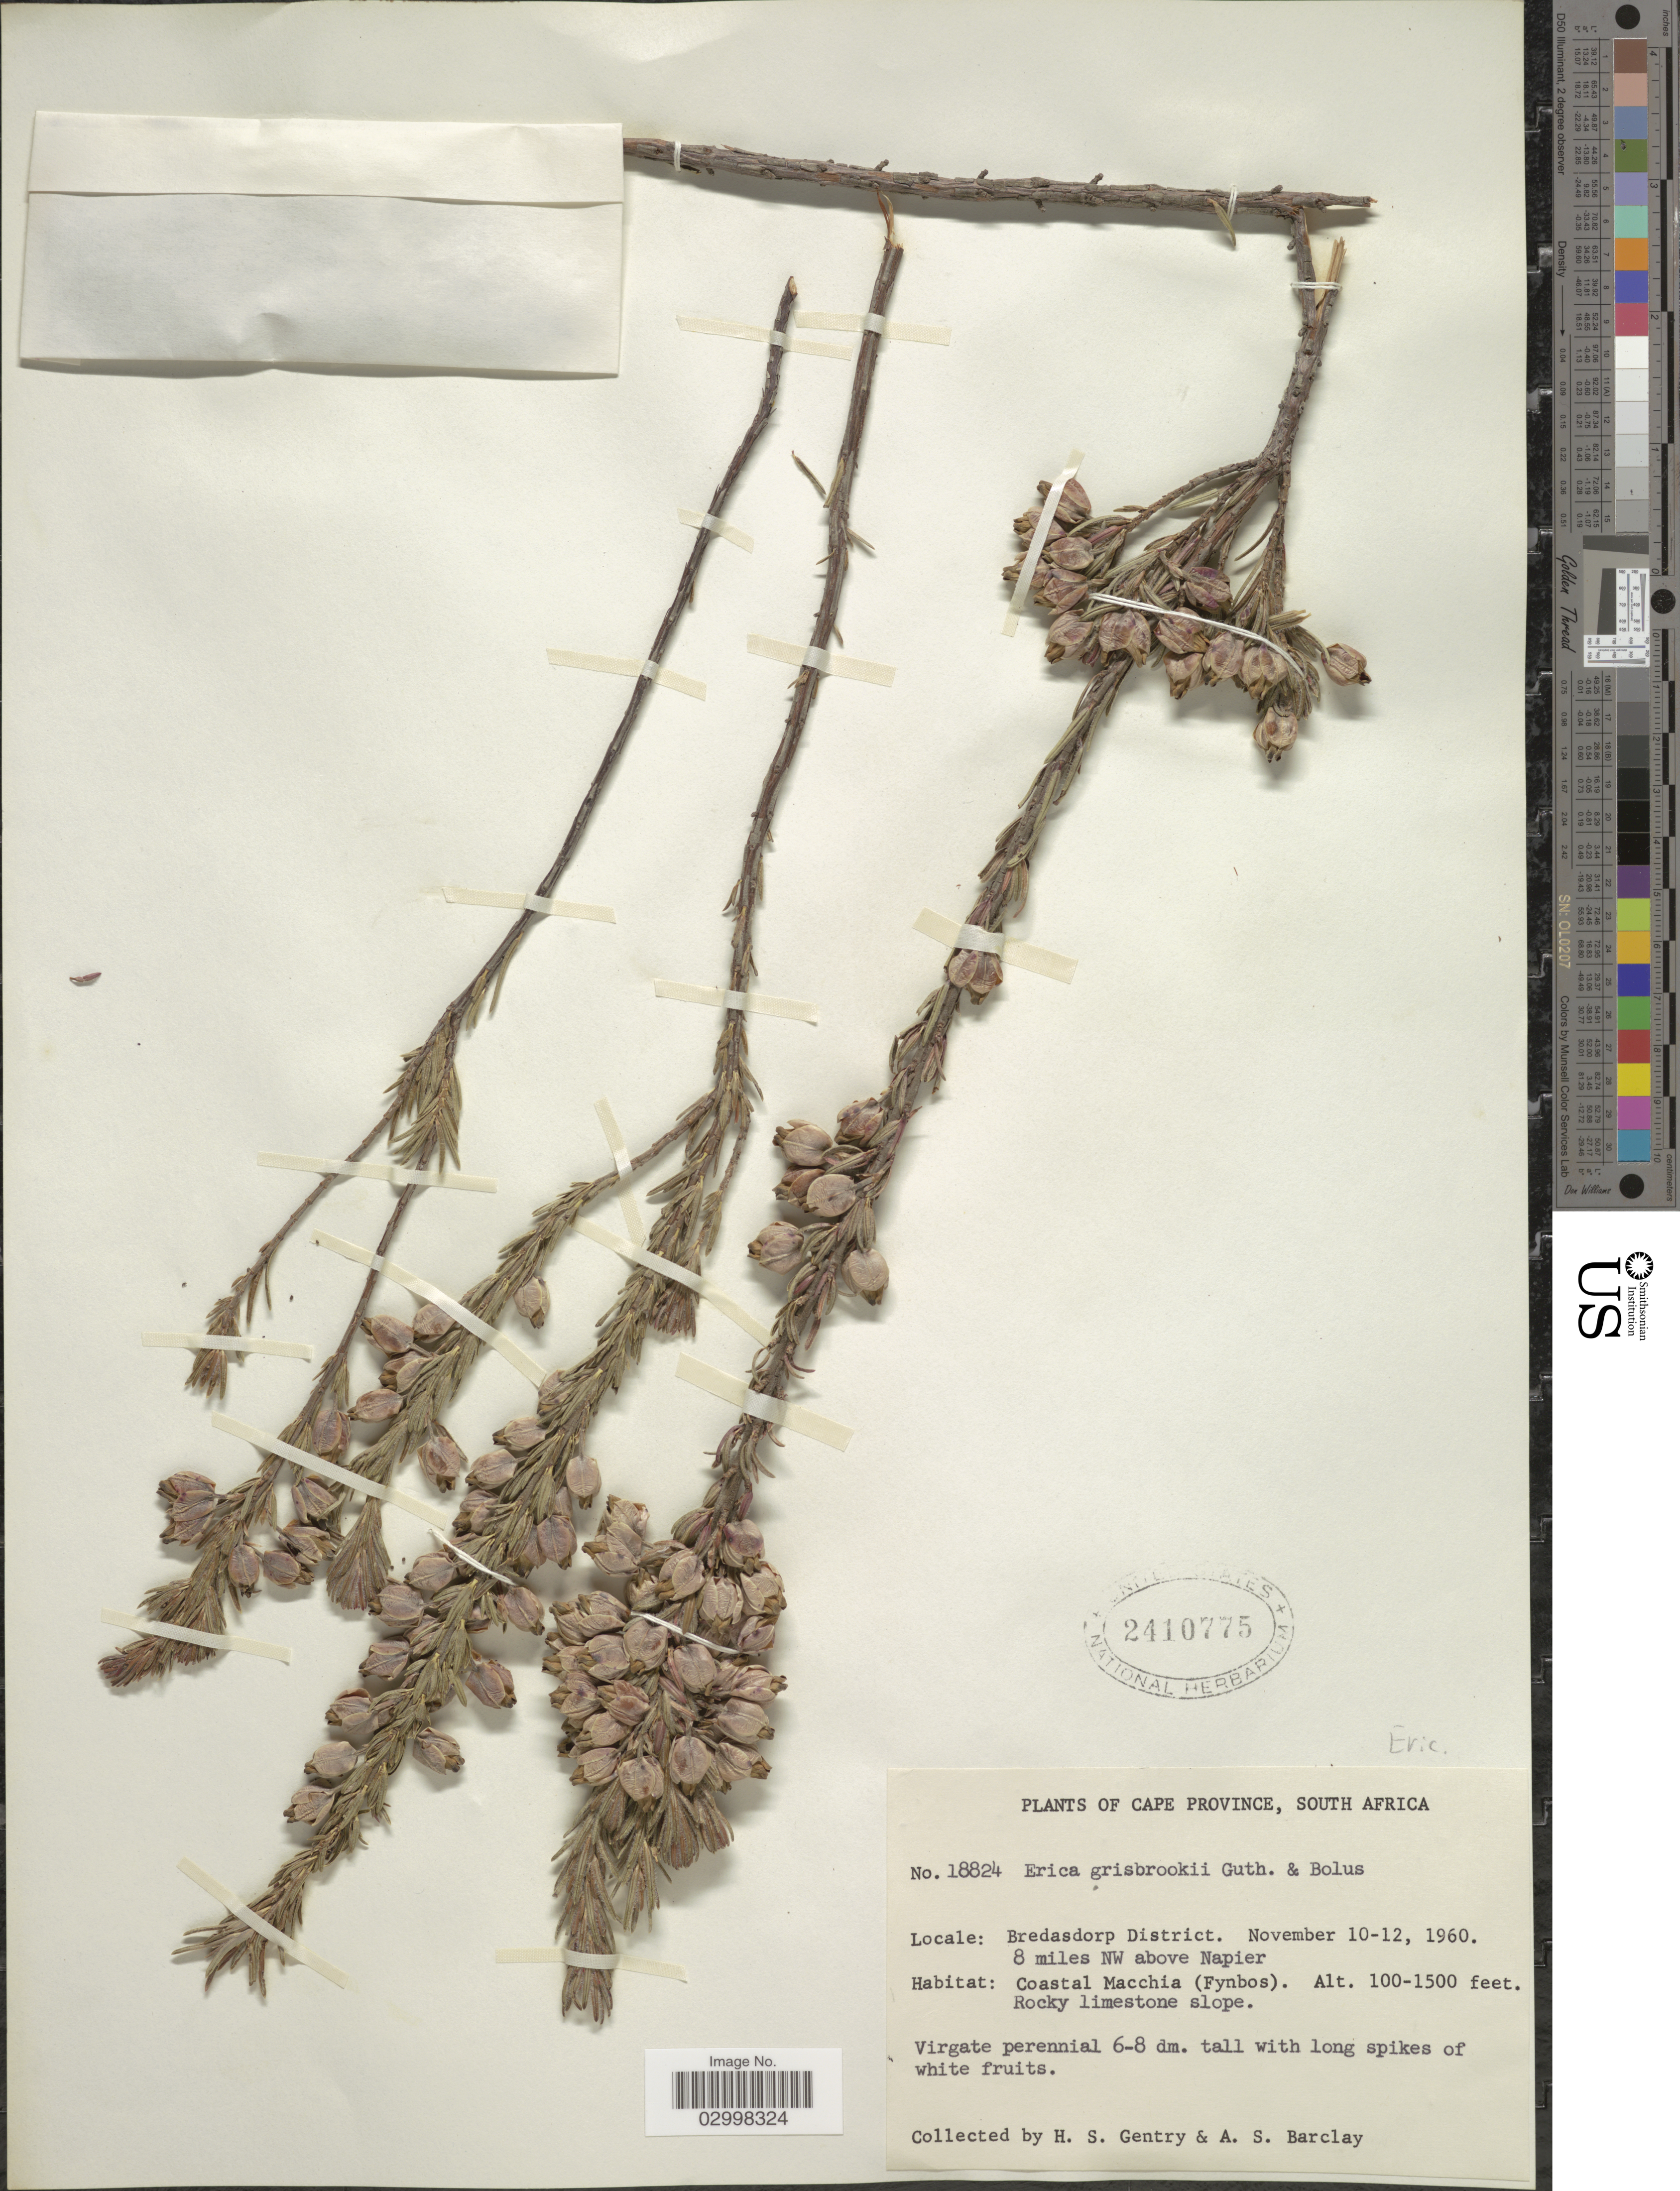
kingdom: Plantae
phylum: Tracheophyta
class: Magnoliopsida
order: Ericales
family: Ericaceae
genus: Erica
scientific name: Erica grisbrookii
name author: Guthrie & Bolus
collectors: H. S. Gentry & A. S. Barclay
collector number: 18824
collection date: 1960-11-10/1960-11-12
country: South Africa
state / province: Western Cape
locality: Bredasdorp District. 8 miles NW above Napier. Coastal Macchia (Fynbos) Rocky limestone slope.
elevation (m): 30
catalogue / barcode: US 2410775